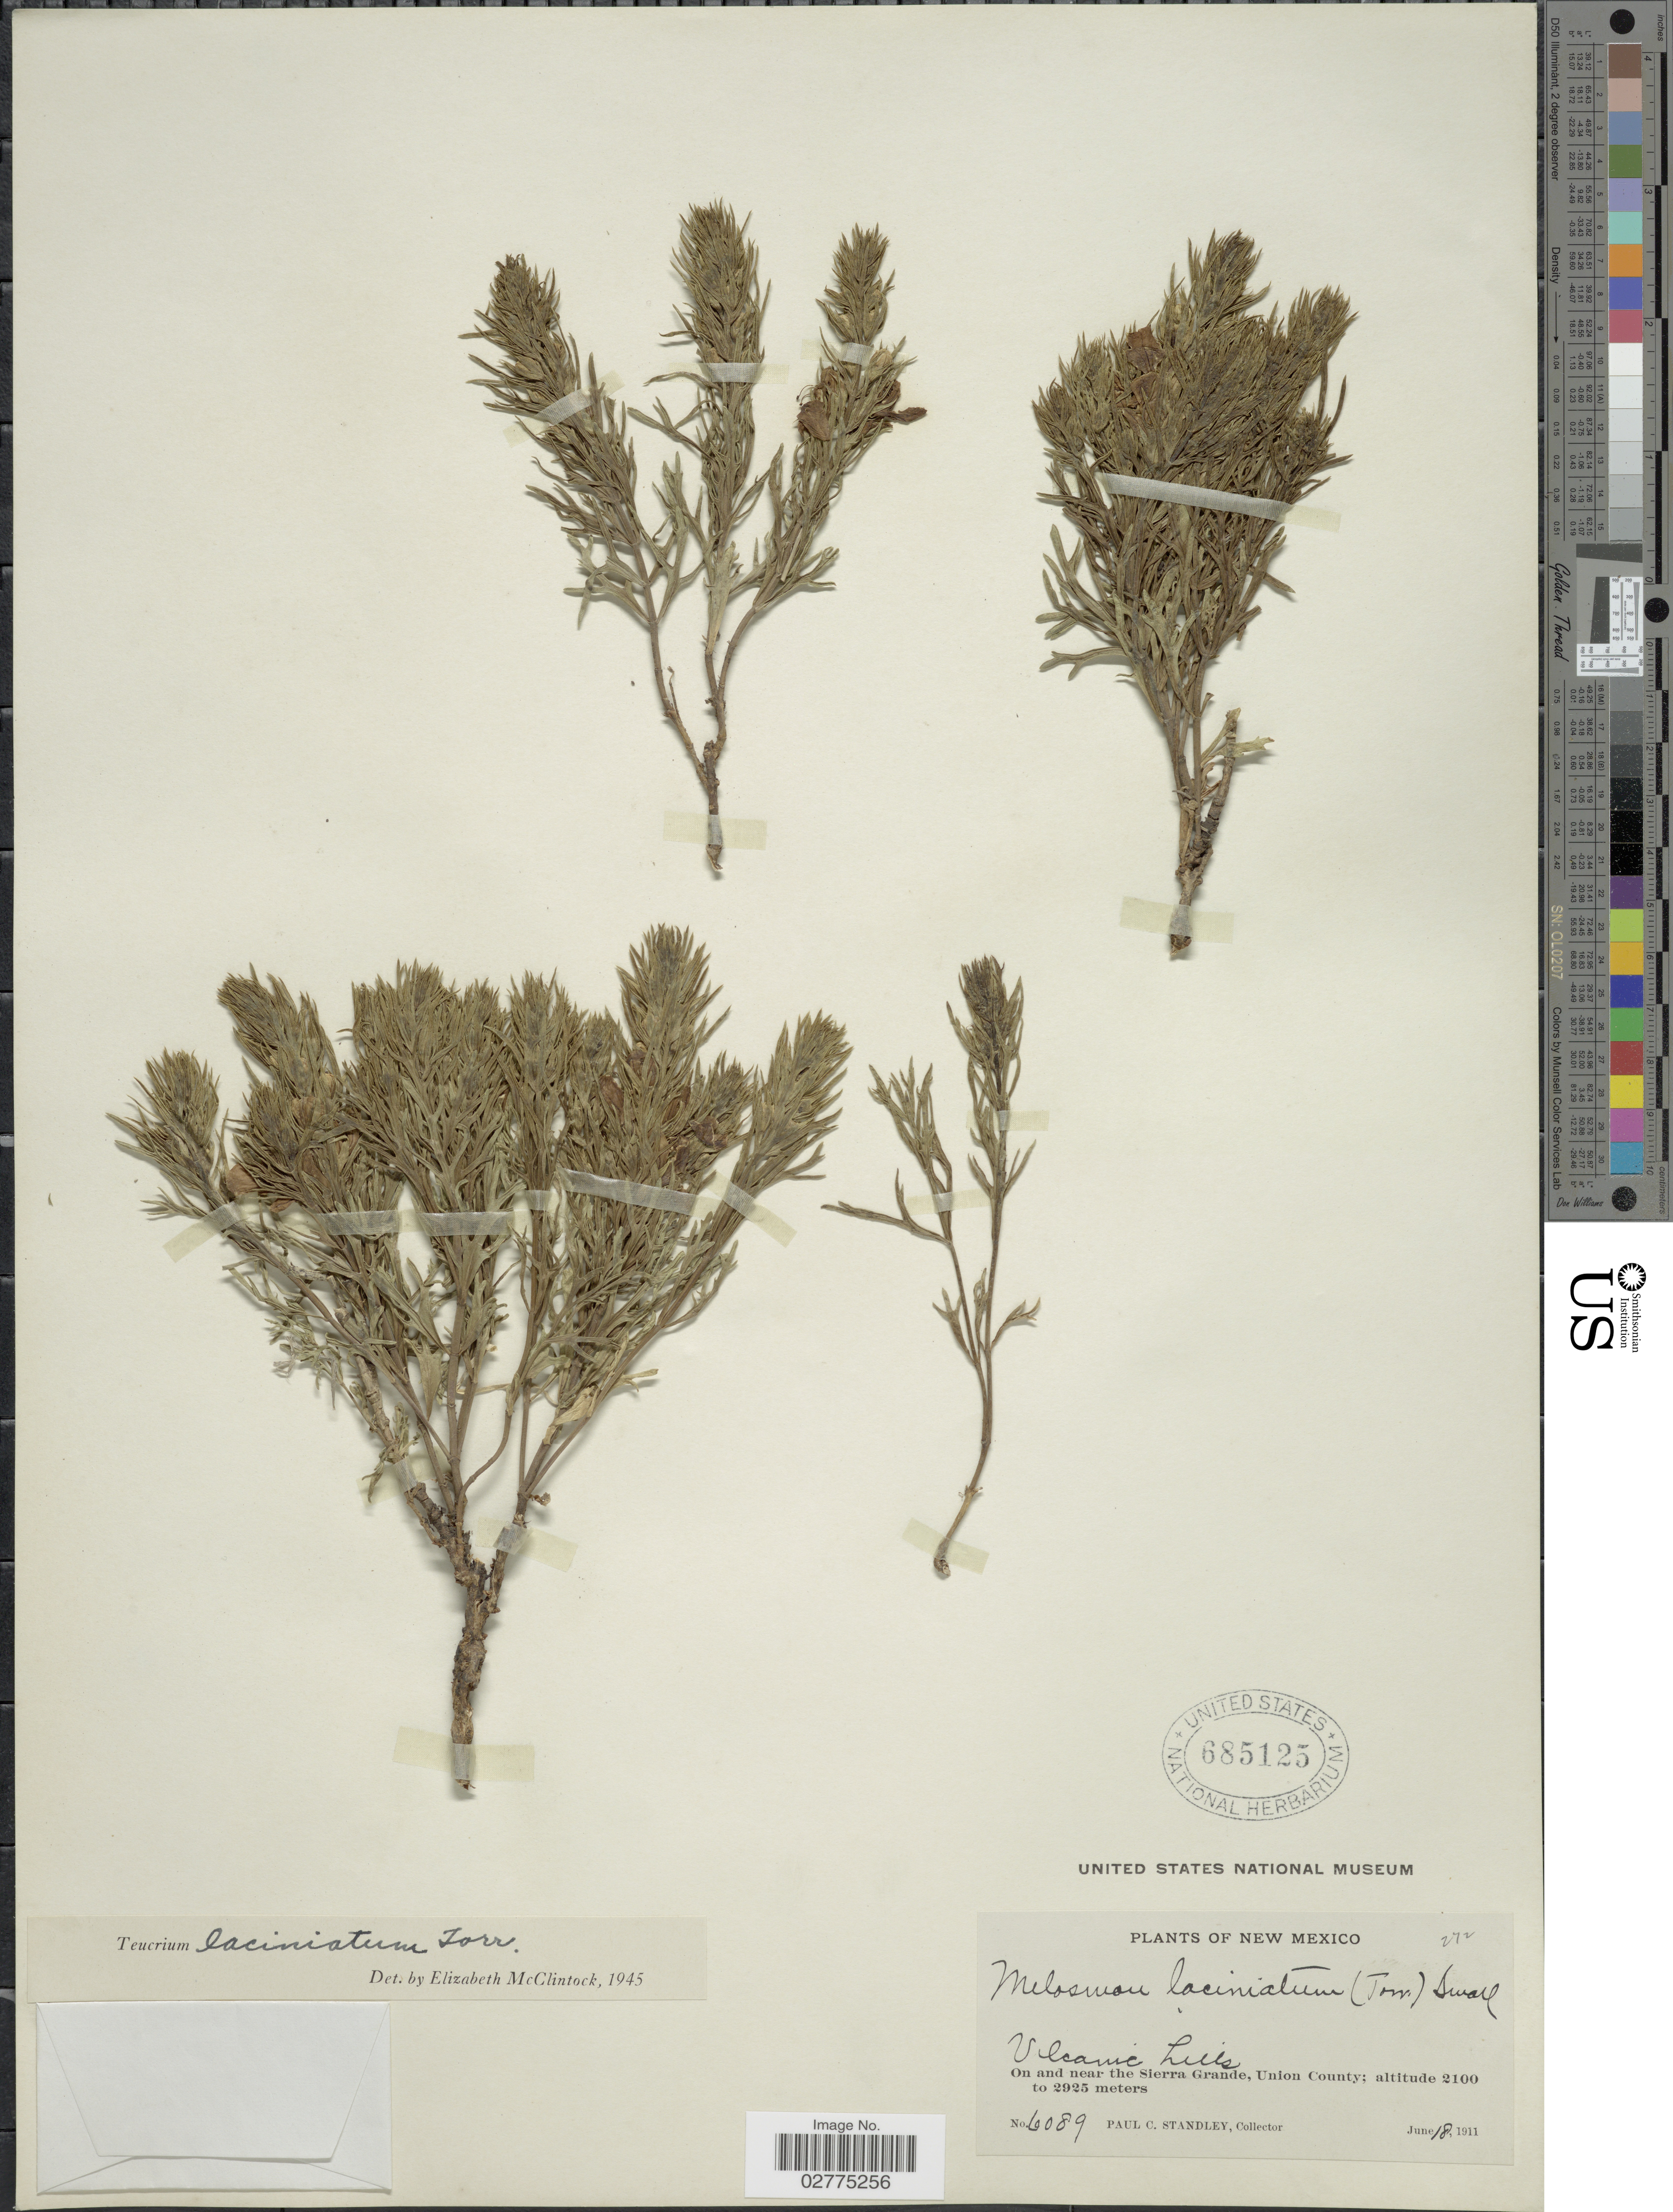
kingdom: Plantae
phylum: Tracheophyta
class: Magnoliopsida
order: Lamiales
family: Lamiaceae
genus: Teucrium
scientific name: Teucrium laciniatum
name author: Torr.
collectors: P. C. Standley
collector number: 6089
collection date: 1911-08-16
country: United States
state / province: New Mexico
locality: Volcanic hills, On and near the Sierra Grande, Union County.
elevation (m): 2100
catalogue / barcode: US 685125